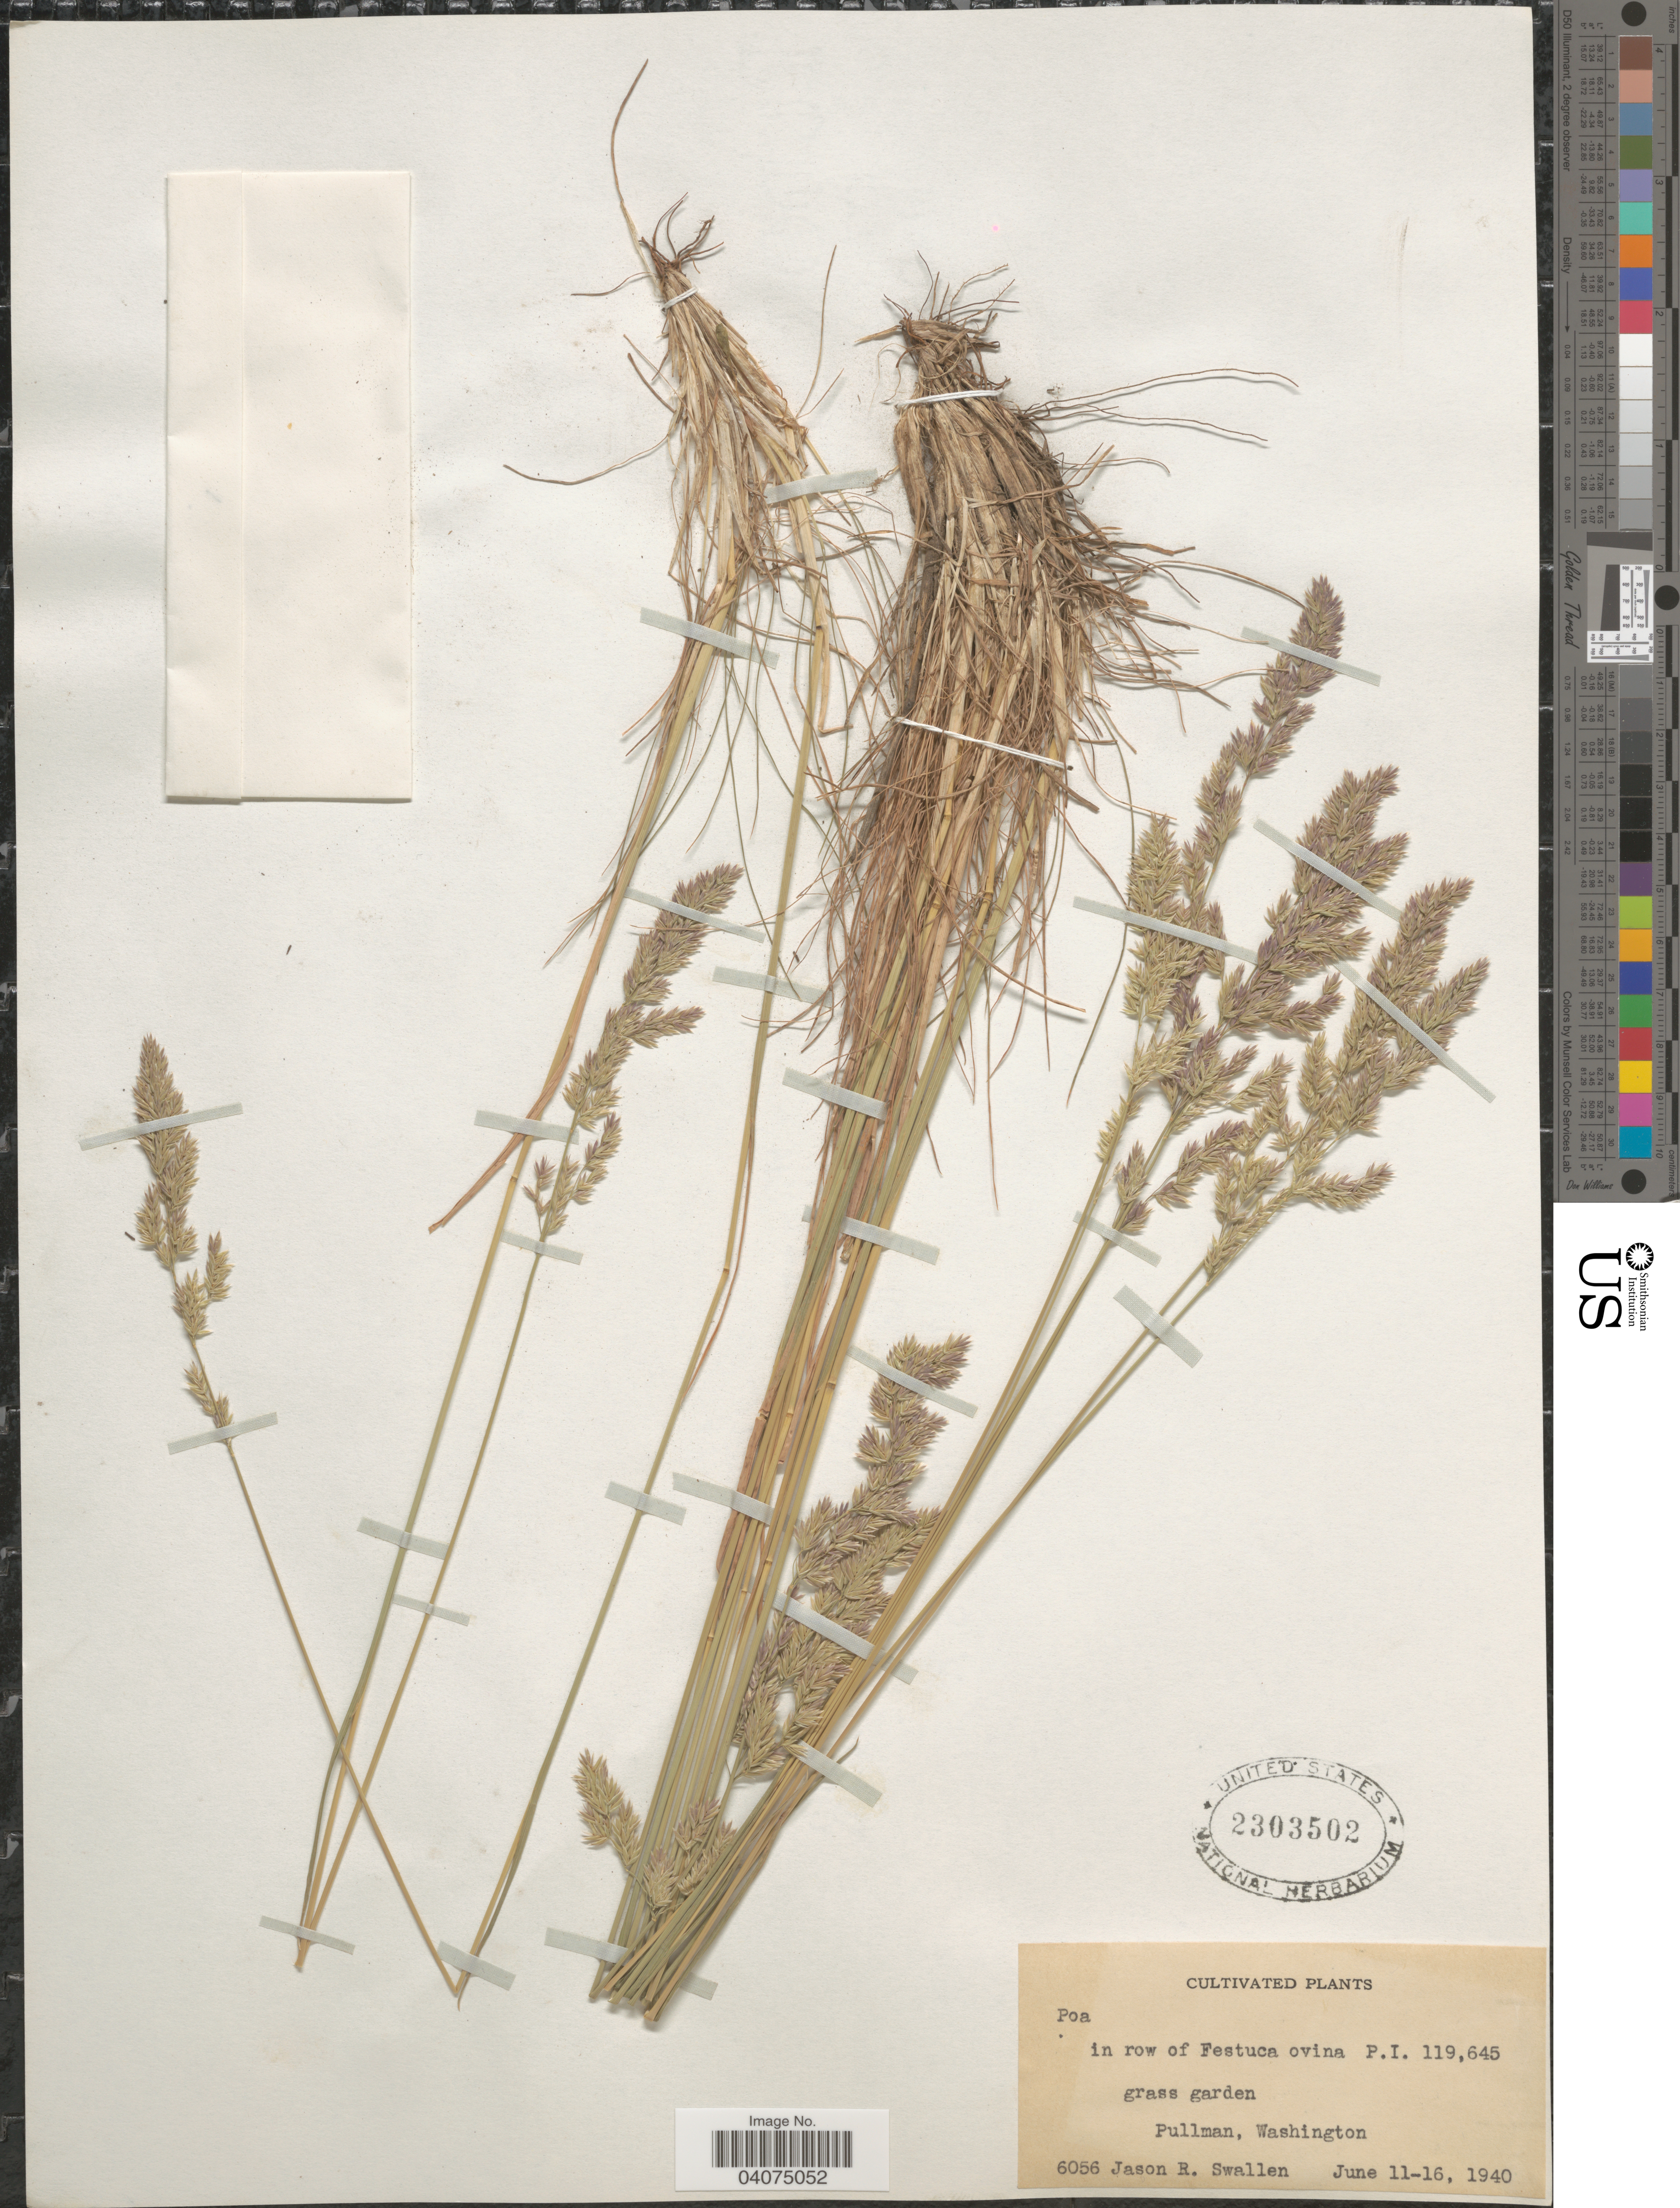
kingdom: Plantae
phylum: Tracheophyta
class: Liliopsida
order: Poales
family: Poaceae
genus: Poa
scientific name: Poa sp.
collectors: J. R. Swallen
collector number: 6056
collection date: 1940-06-11/1940-06-16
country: United States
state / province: Washington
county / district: Whitman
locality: Grass garden, Pullman.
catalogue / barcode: US 2303502